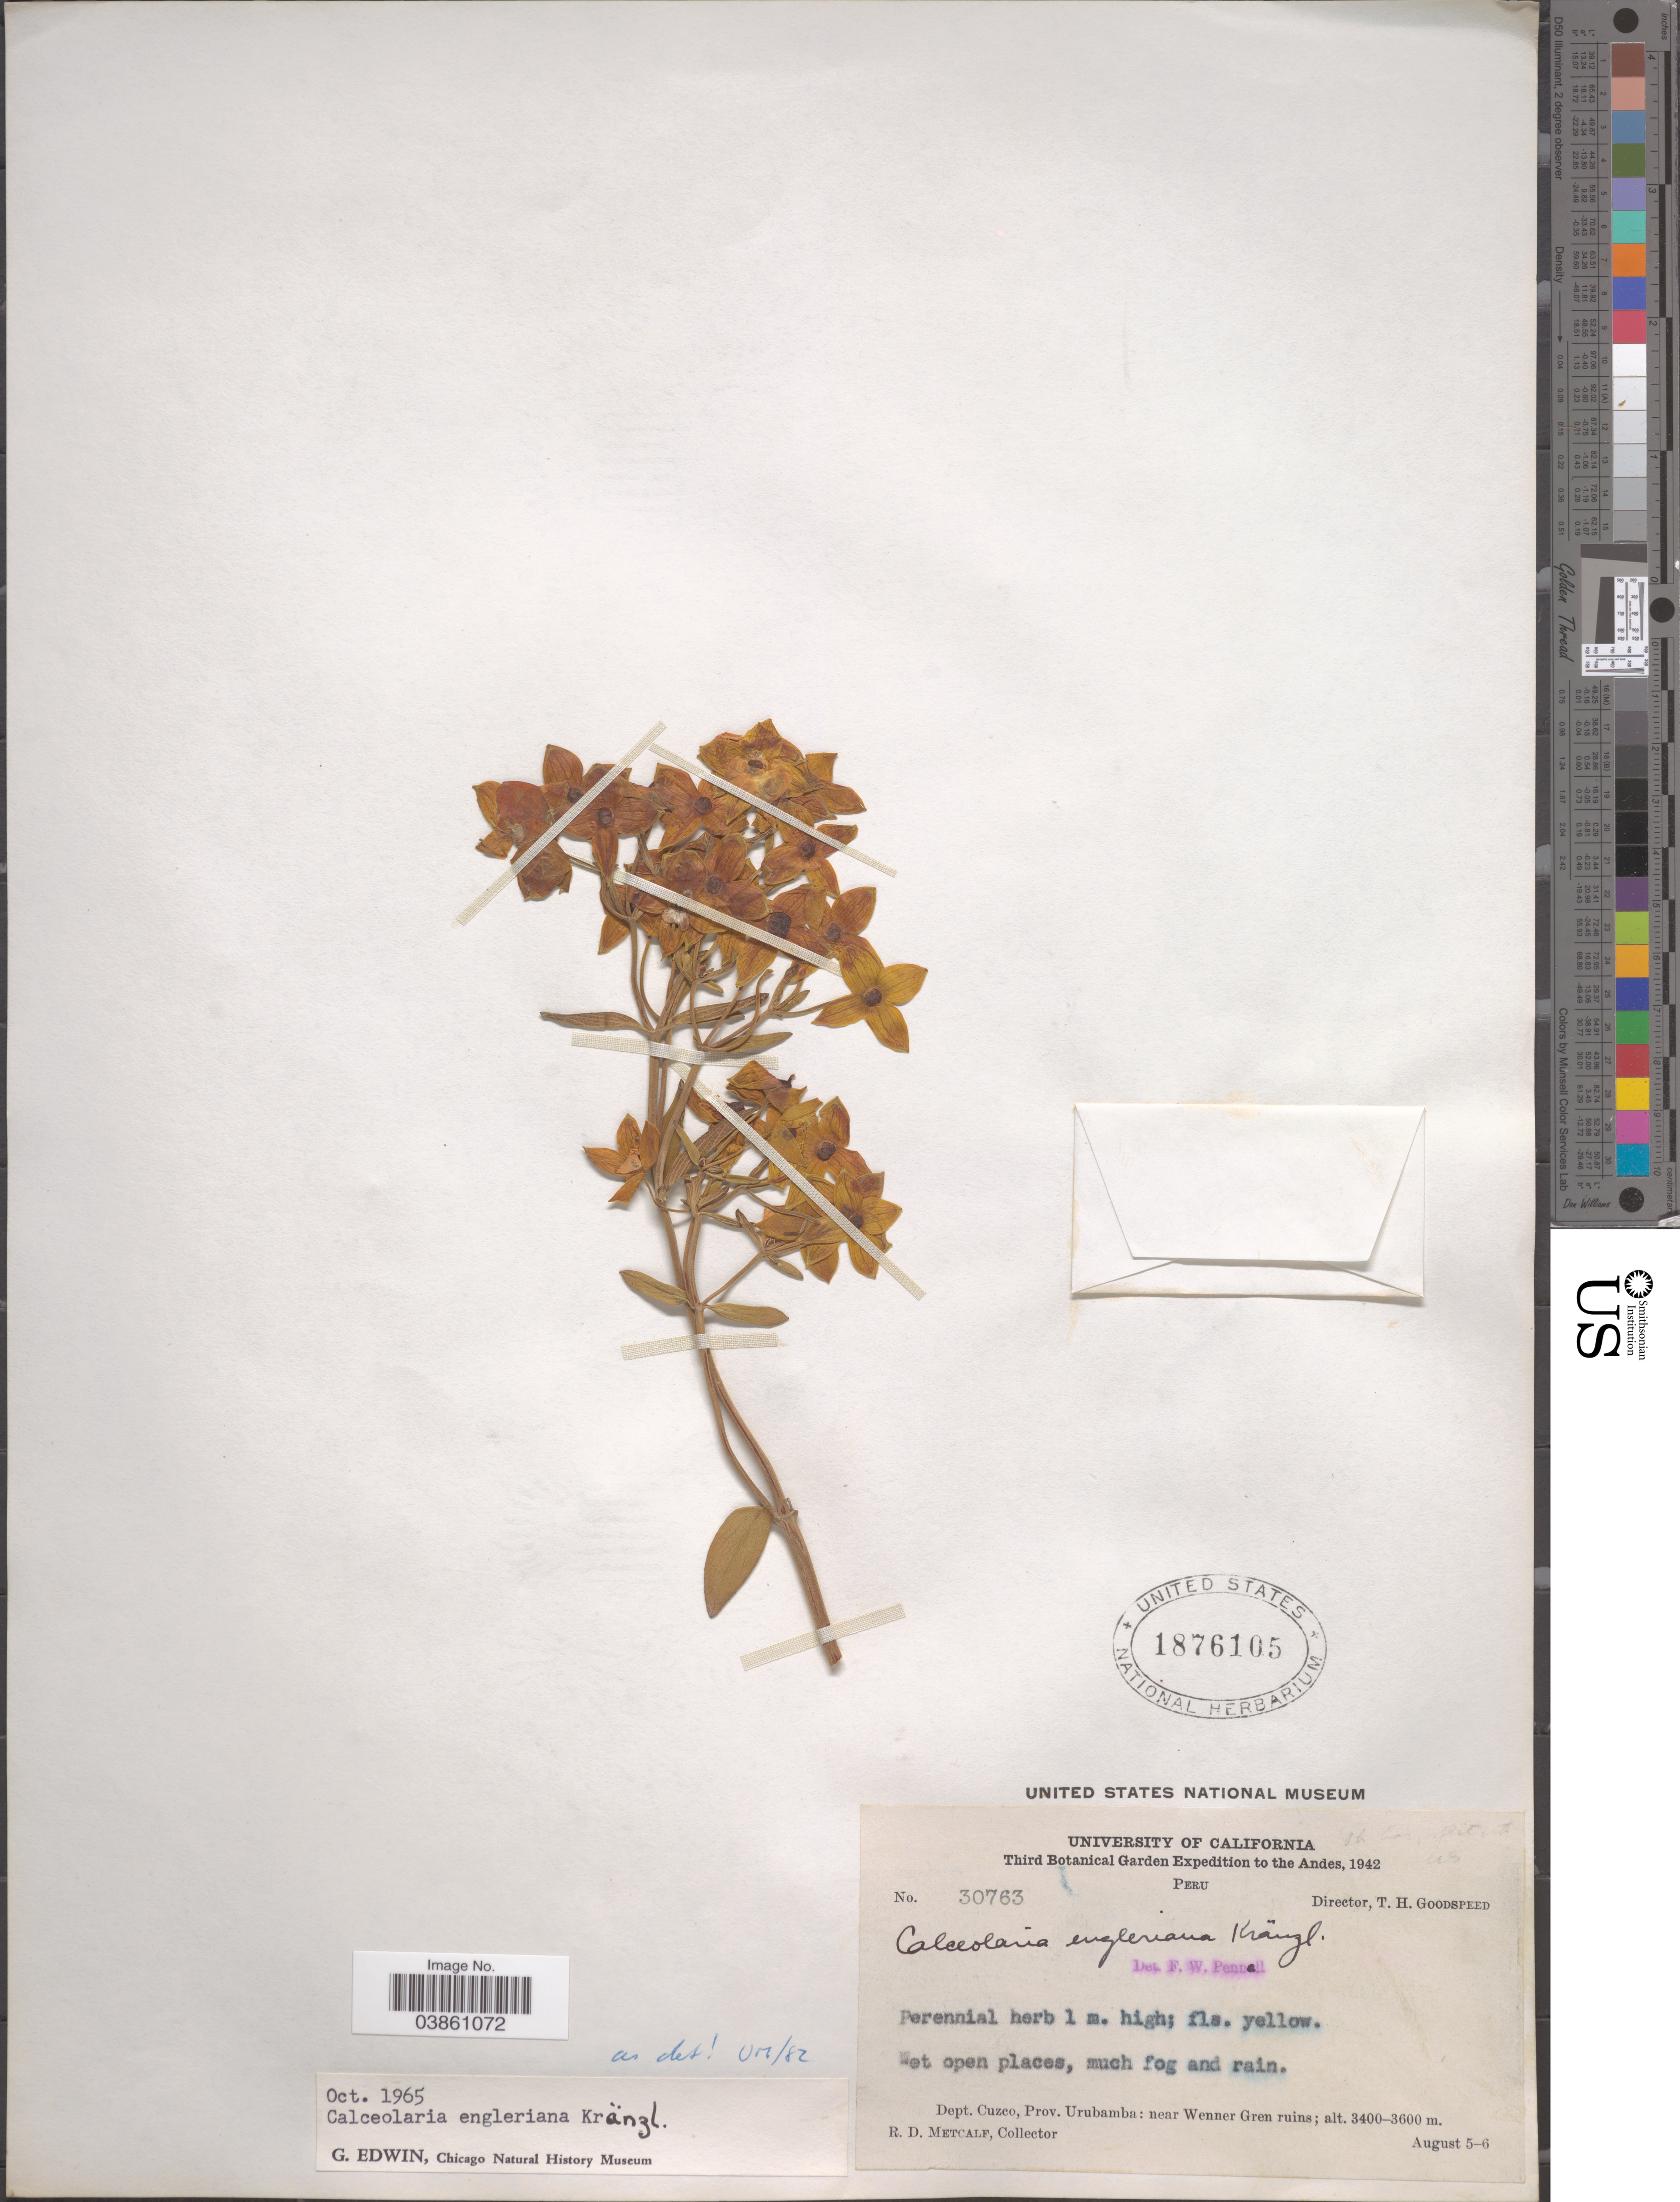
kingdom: Plantae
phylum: Tracheophyta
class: Magnoliopsida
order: Lamiales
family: Calceolariaceae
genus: Calceolaria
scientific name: Calceolaria engleriana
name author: Kraenzl.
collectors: R. D. Metcalf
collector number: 30763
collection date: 1942-08-05/1942-08-06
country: Peru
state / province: Cusco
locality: The Andes. Dept. Cuzco, Prov. Urubamba: near Wenner Gren ruins.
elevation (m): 3400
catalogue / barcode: US 1876105